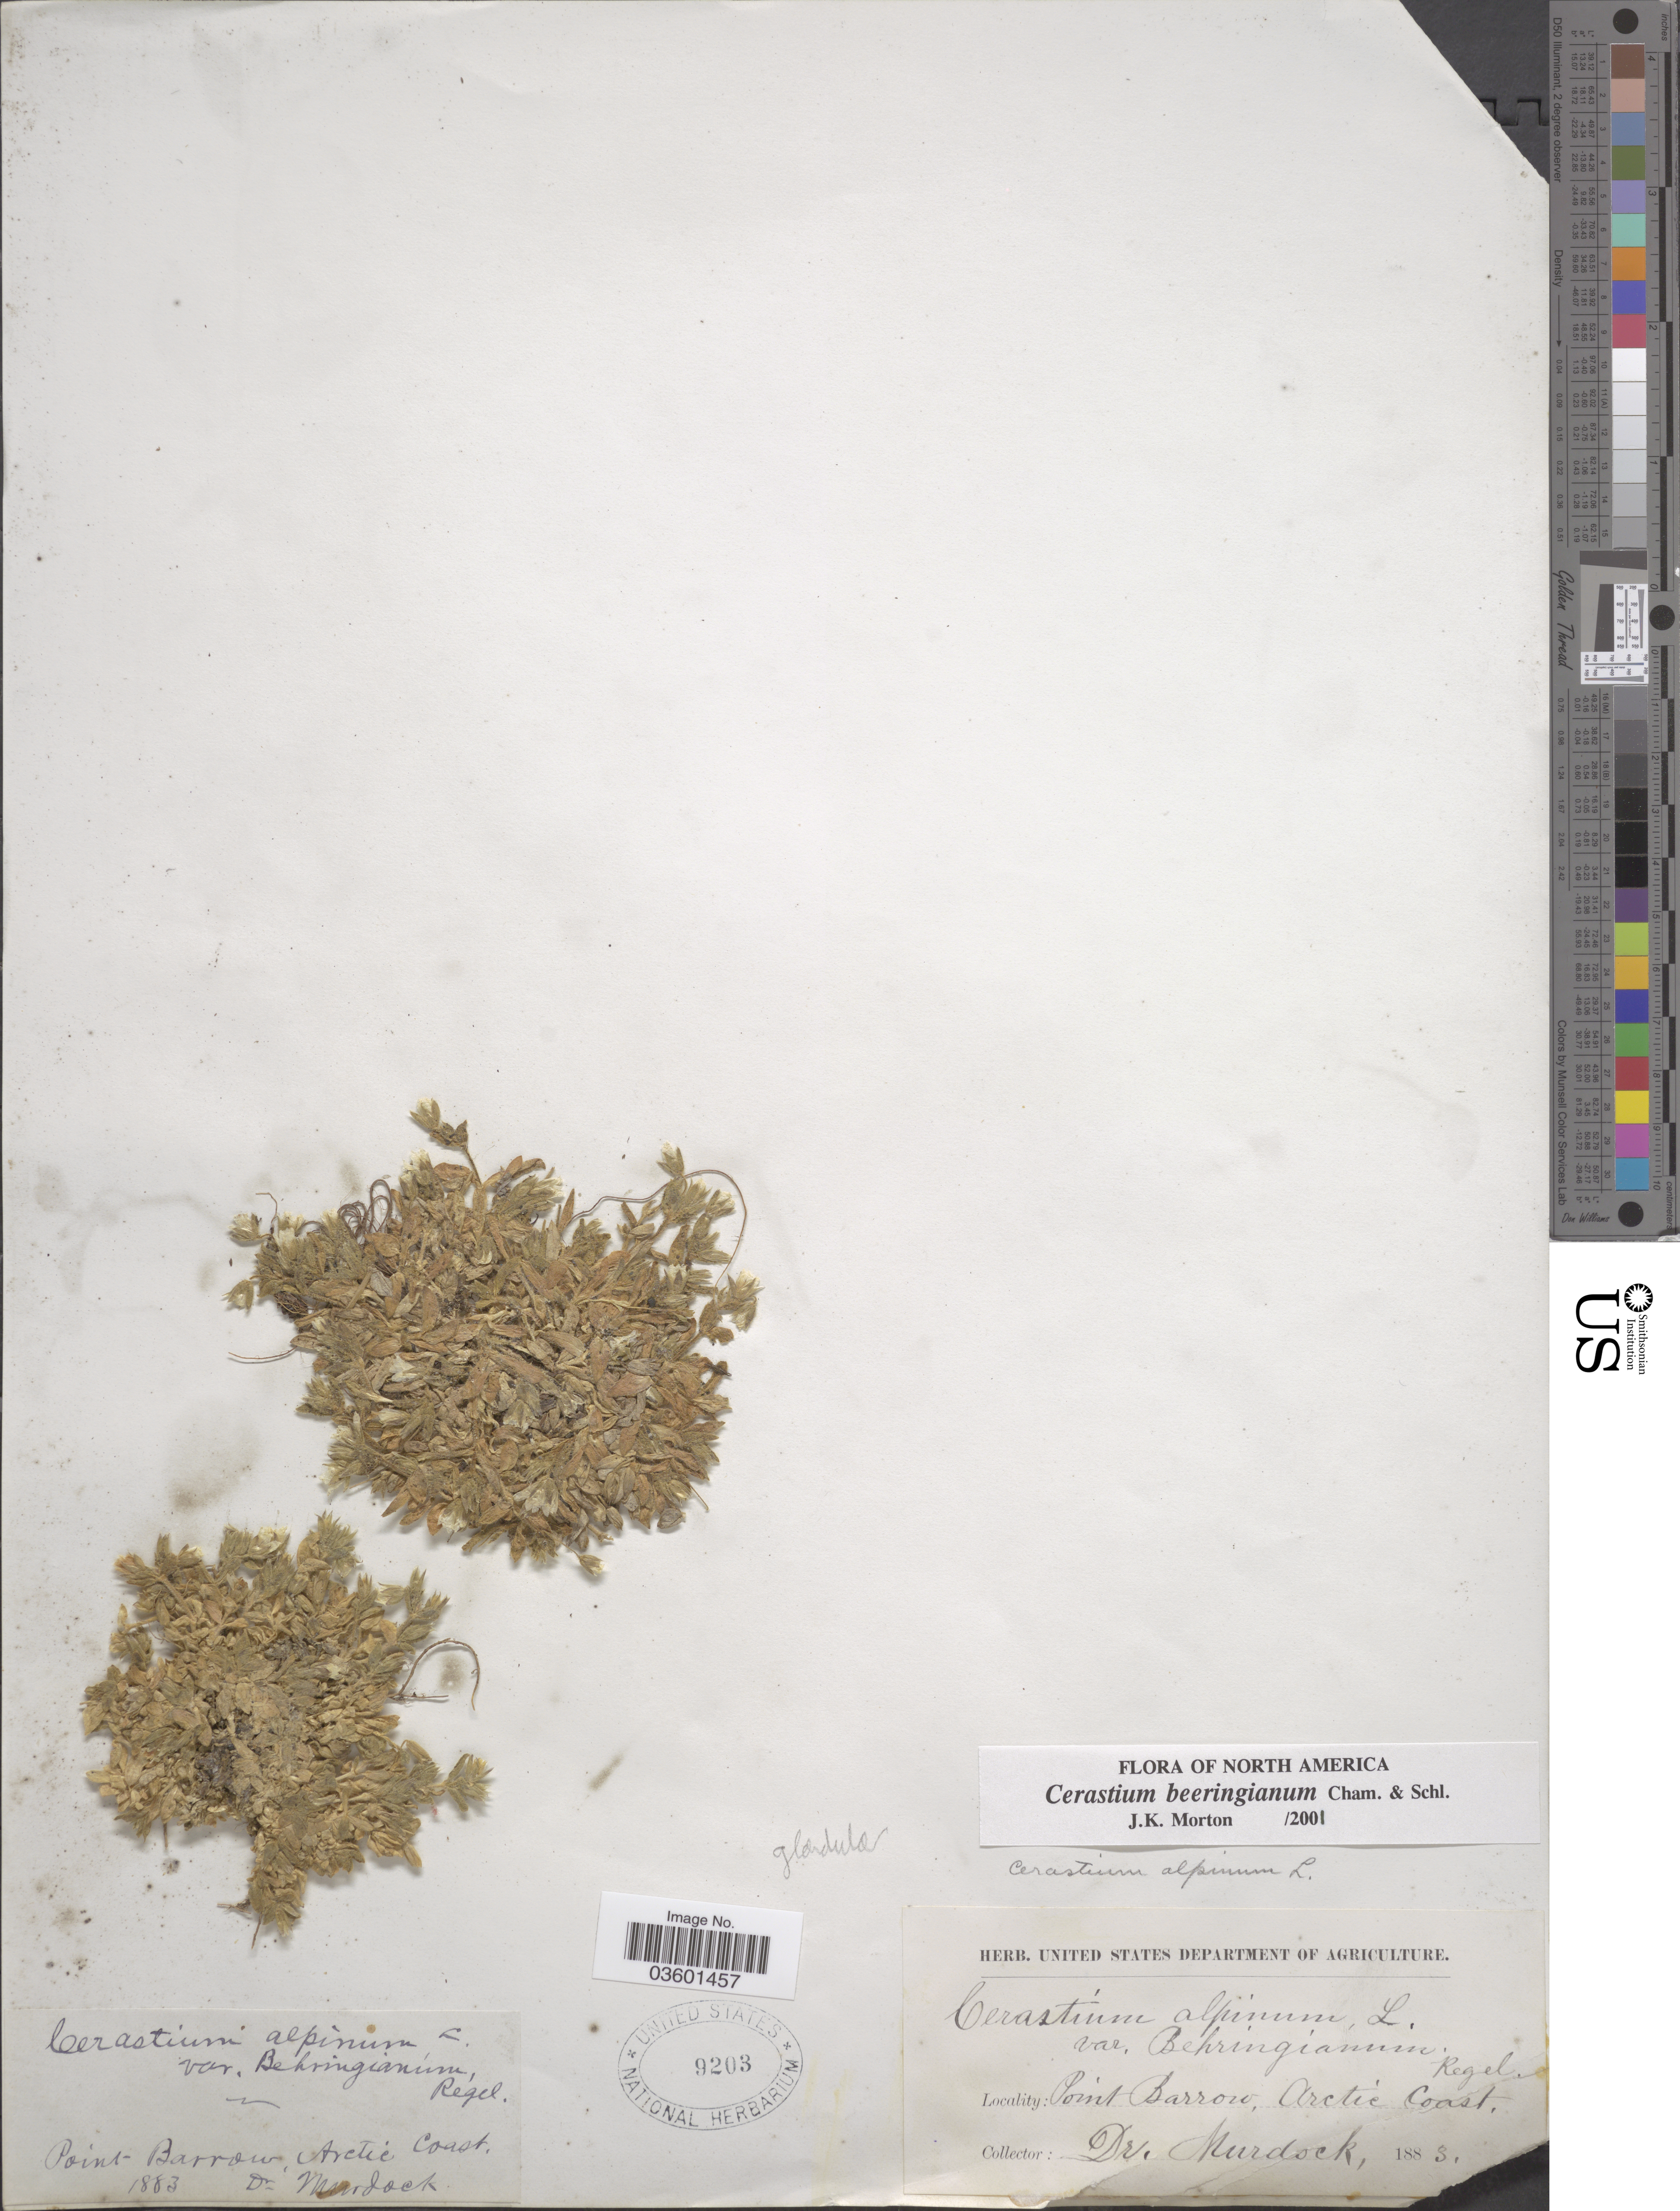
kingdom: Plantae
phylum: Tracheophyta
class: Magnoliopsida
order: Caryophyllales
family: Caryophyllaceae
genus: Cerastium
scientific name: Cerastium beeringianum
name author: Cham. & Schltdl.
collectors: -. Murdock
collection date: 1883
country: United States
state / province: Alaska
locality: Point Barrow, Arctic Coast.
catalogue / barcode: US 9203